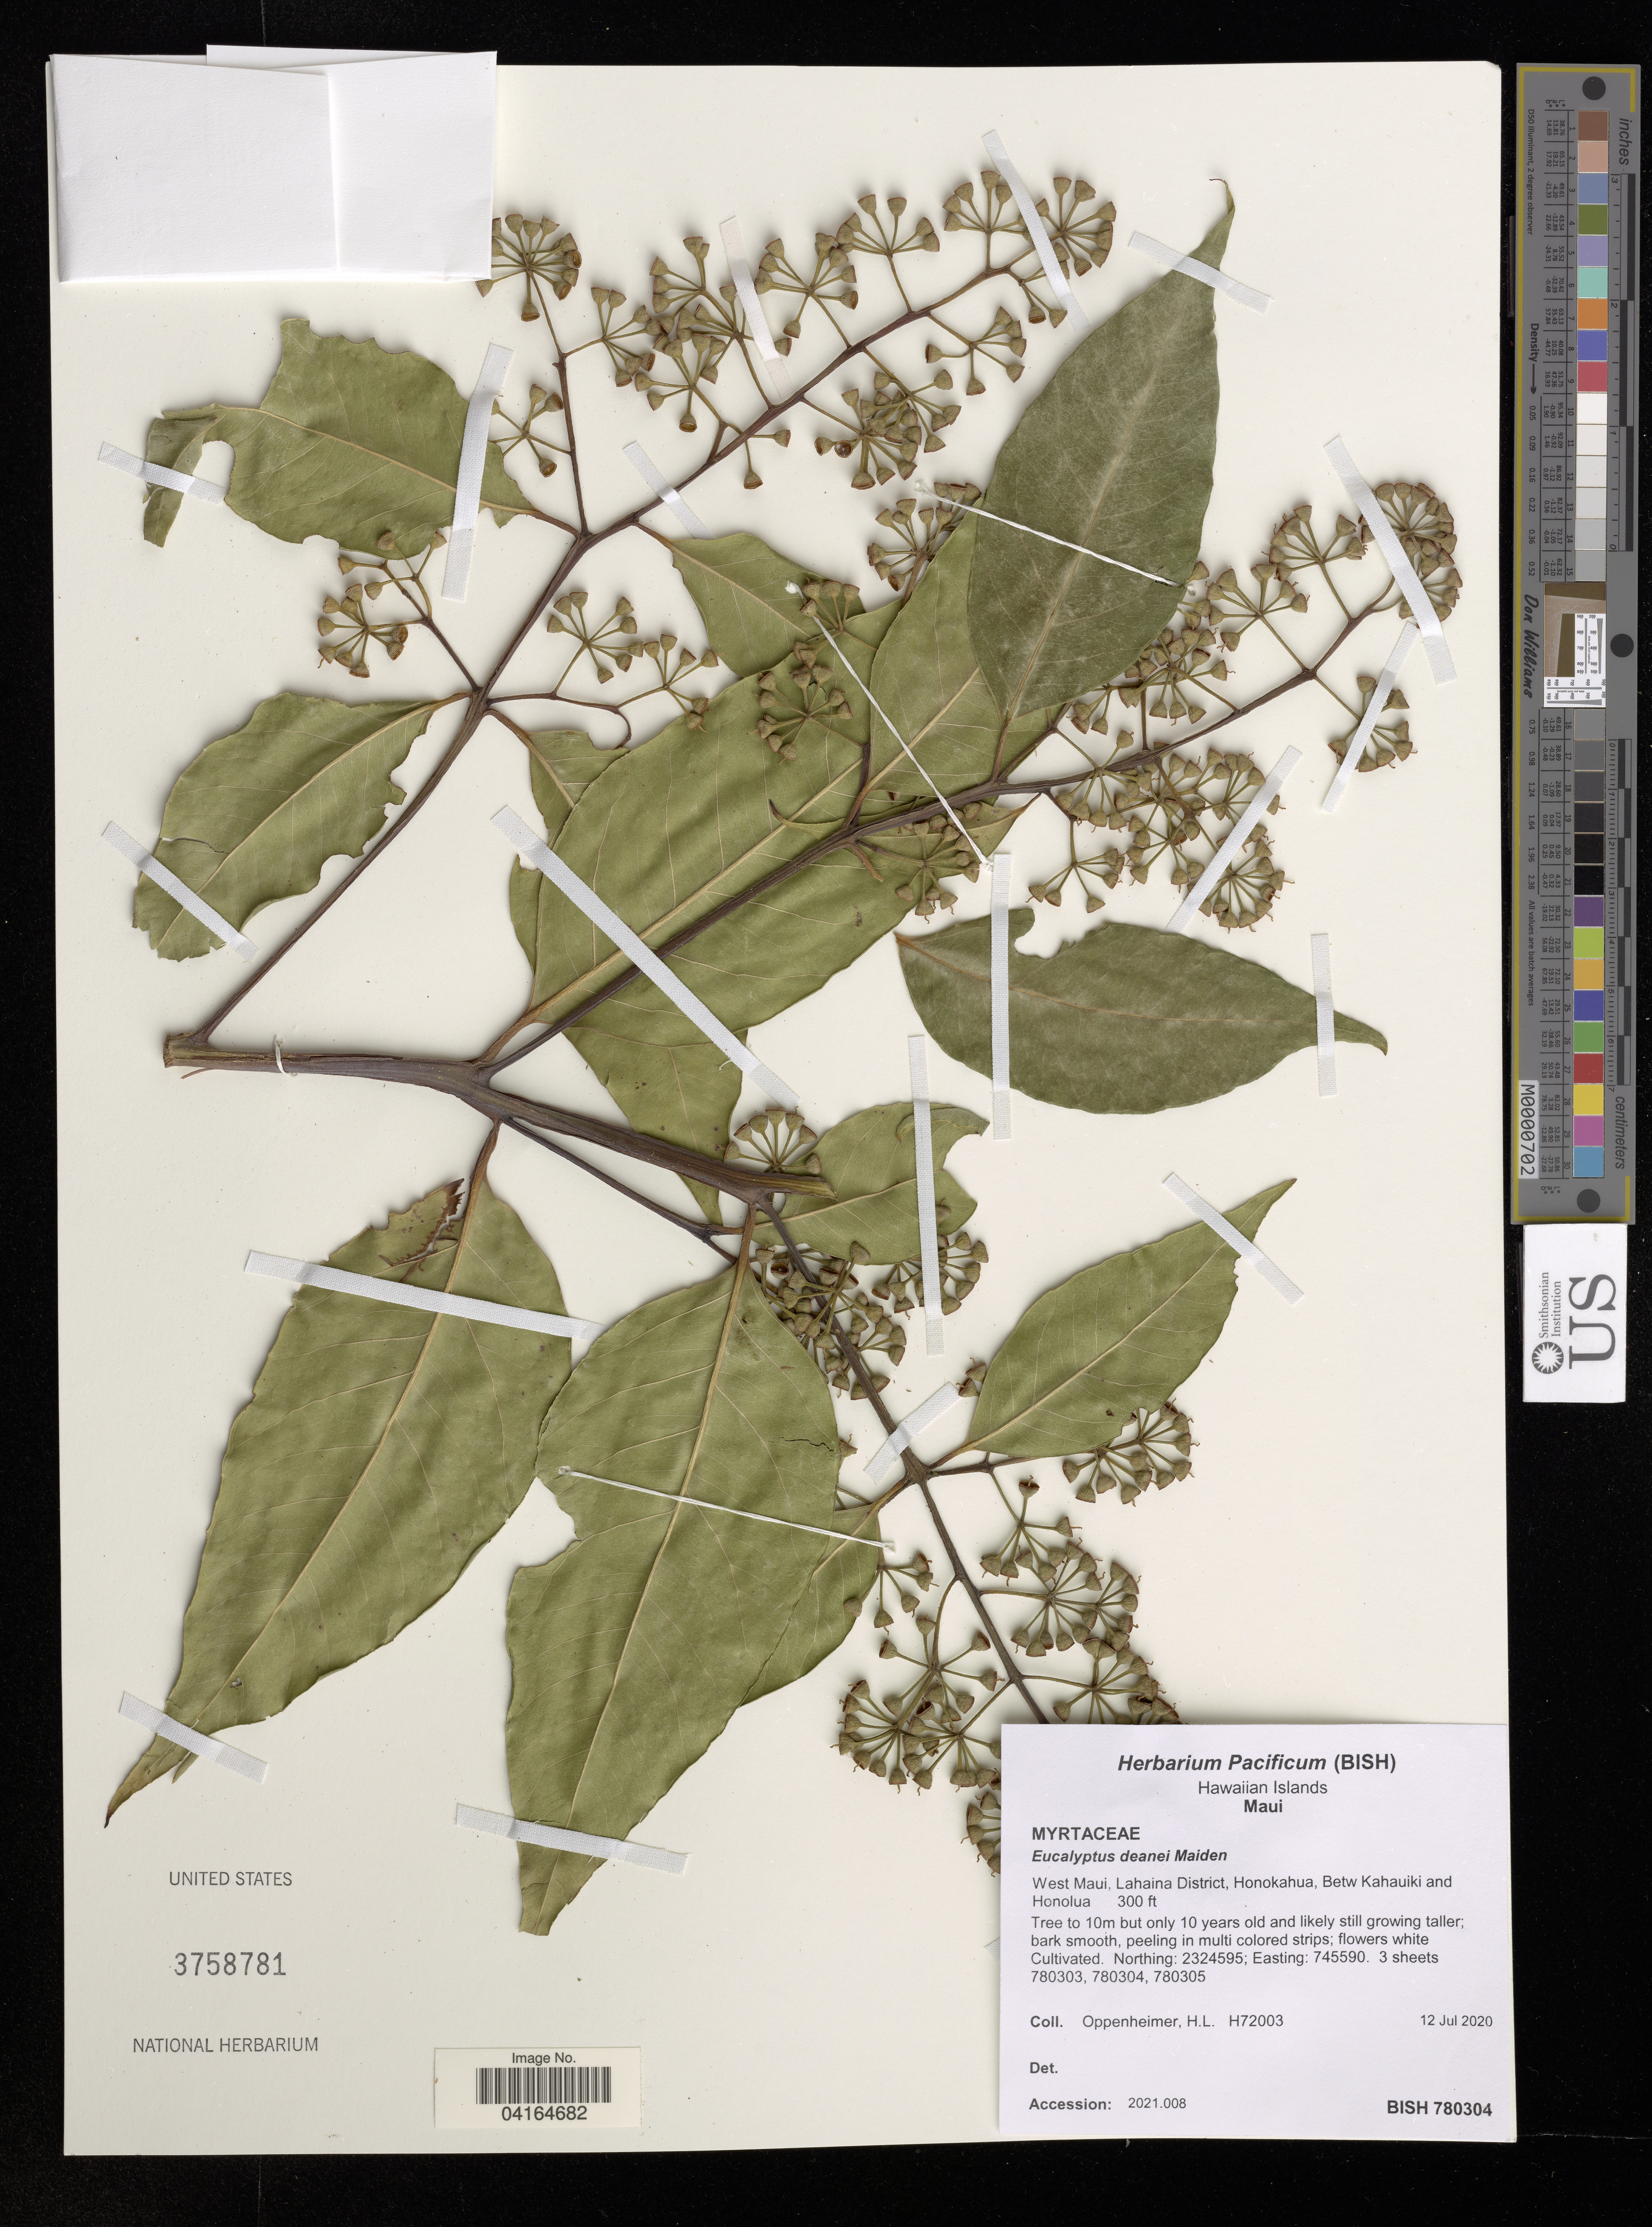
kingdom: Plantae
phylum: Tracheophyta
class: Magnoliopsida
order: Myrtales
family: Myrtaceae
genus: Eucalyptus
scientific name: Eucalyptus deanei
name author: Maiden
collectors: H. L. Oppenheimer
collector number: H72003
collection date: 2020-07-12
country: United States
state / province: Hawaii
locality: Hawaiian Islands. Maui. West Maui, Lahaina District, Honokahua, Betw Kahauiki and Honolua.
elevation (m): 91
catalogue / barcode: US 3758781